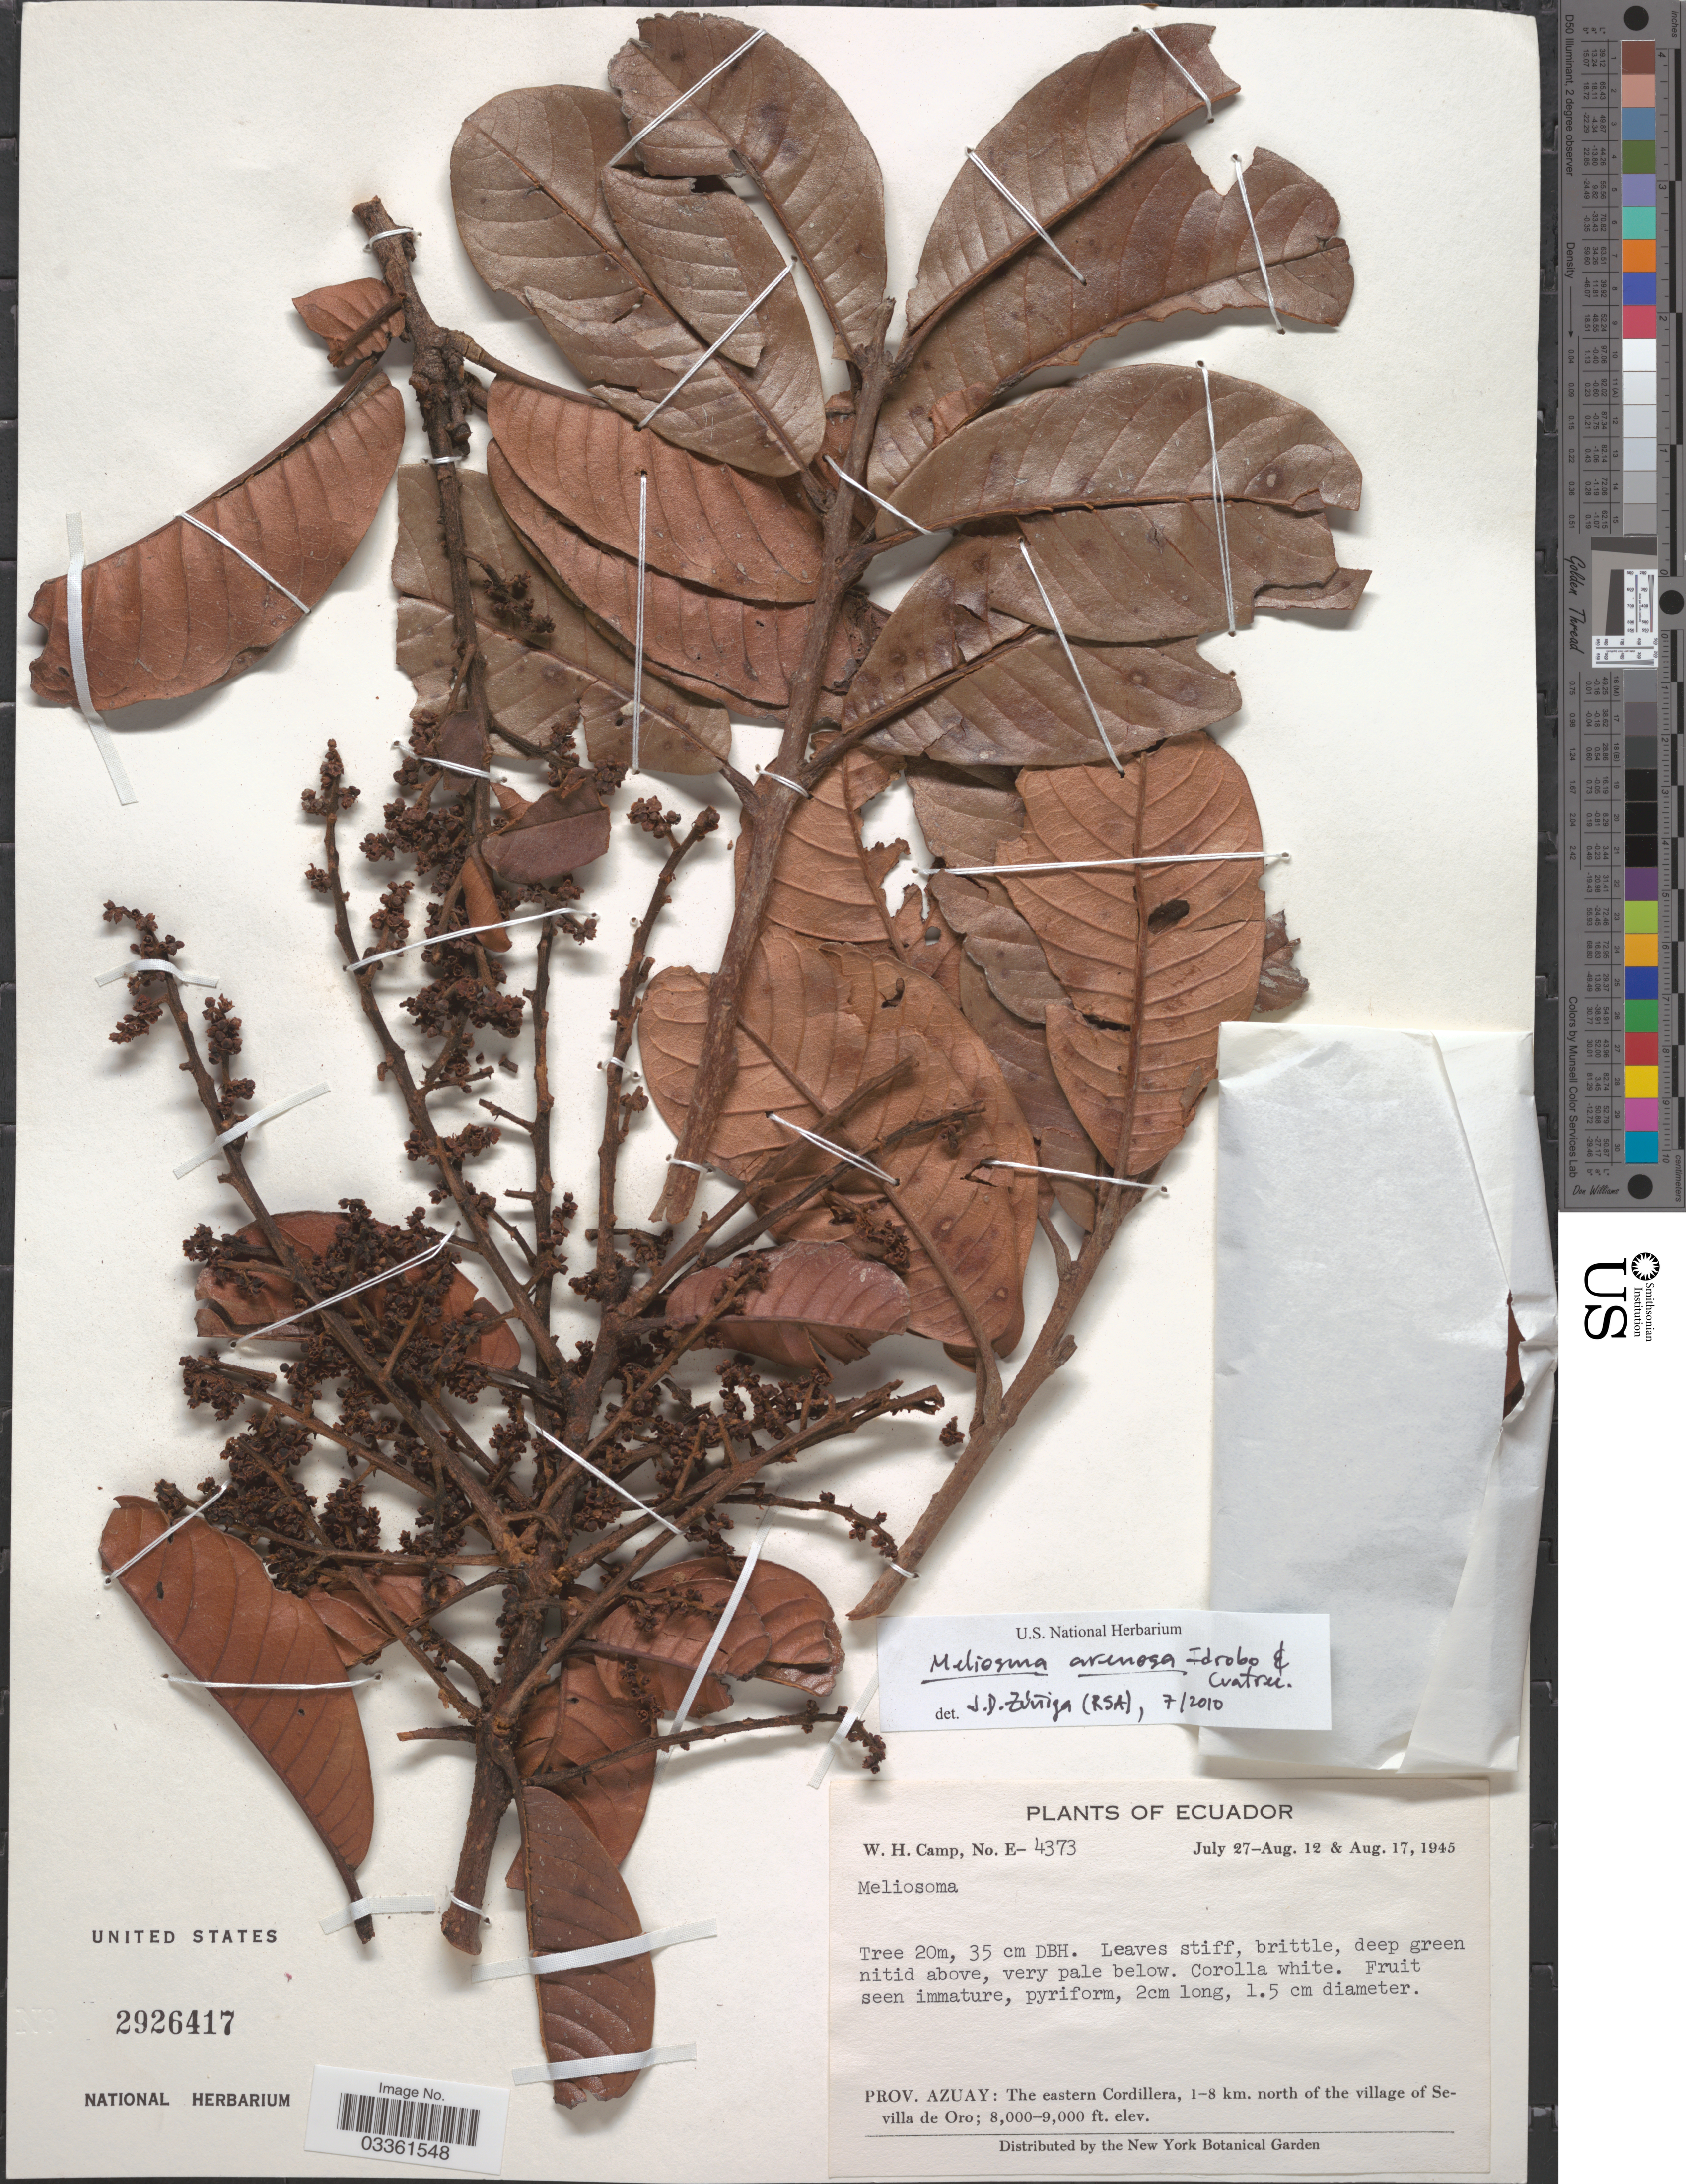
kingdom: Plantae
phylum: Tracheophyta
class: Magnoliopsida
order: Proteales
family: Sabiaceae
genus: Meliosma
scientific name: Meliosma arenosa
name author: Idrobo & Cuatrec.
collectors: W. H. Camp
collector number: E-4373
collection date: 1945-07-27/1945-08-17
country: Ecuador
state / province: Azuay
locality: The eastern Cordillera, 1-8 km. north of the village of Sevilla de Oro.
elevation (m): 2438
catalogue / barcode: US 2926417